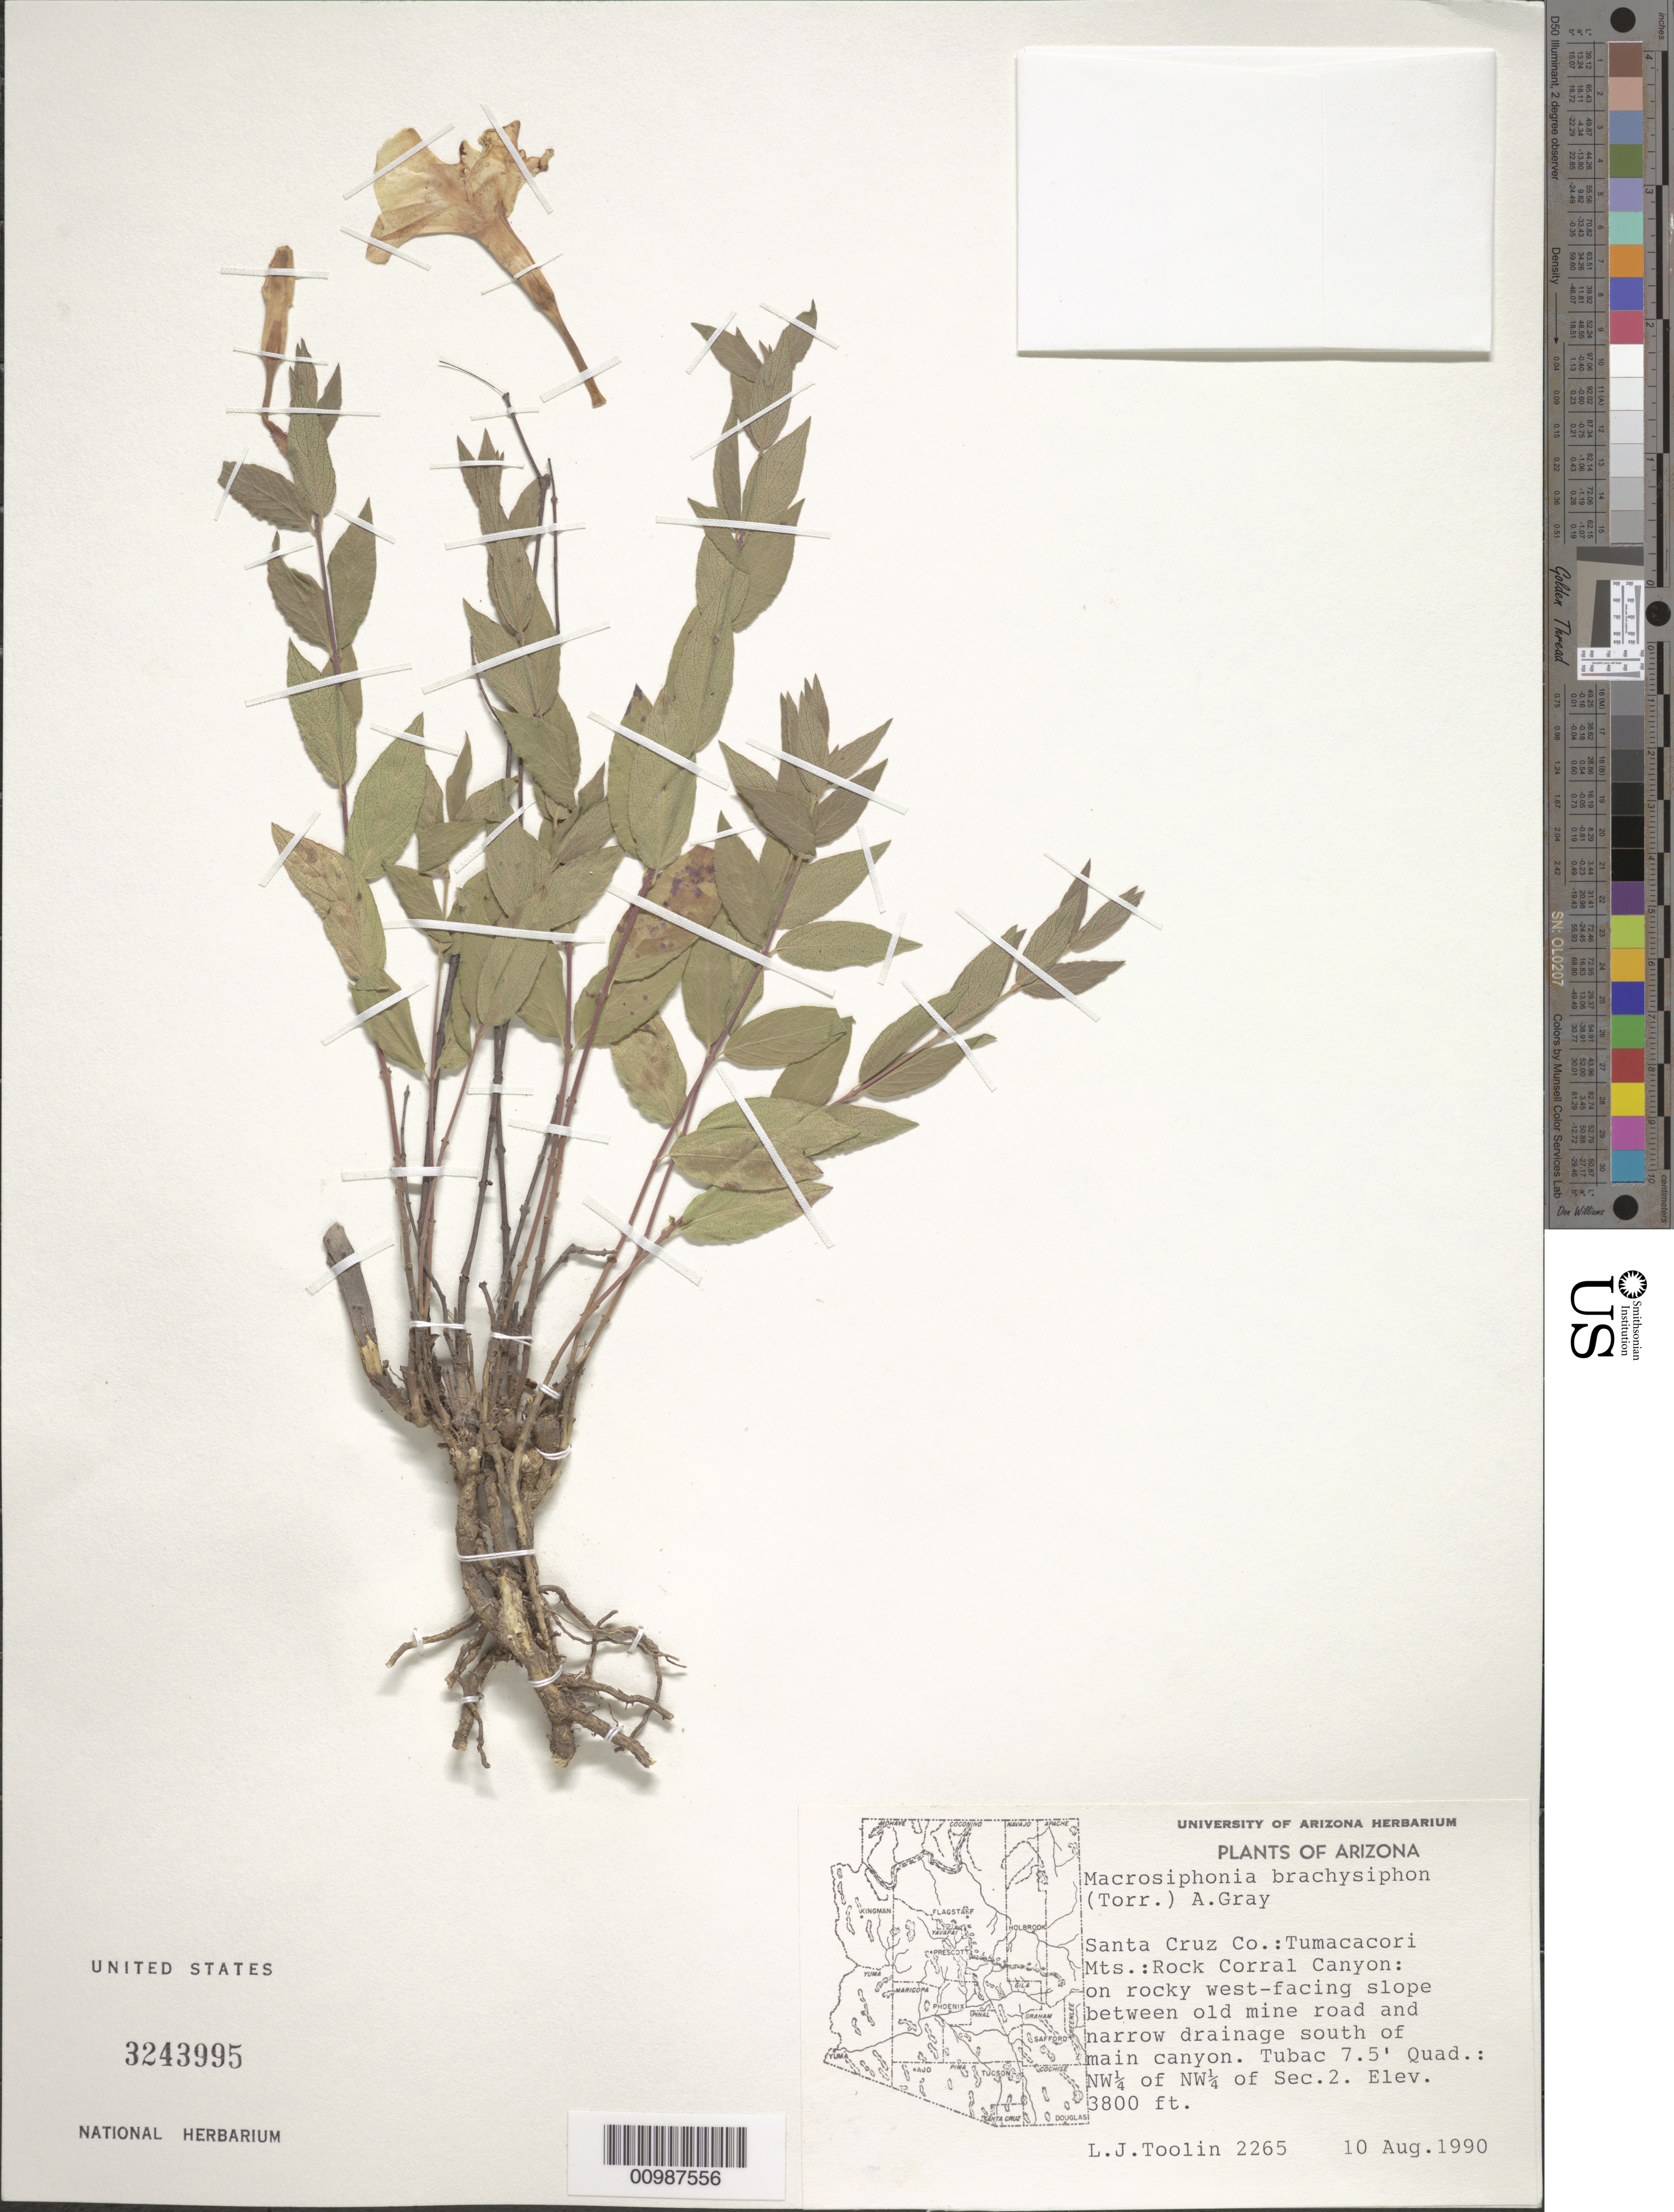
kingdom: Plantae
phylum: Tracheophyta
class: Magnoliopsida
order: Gentianales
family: Apocynaceae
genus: Macrosiphonia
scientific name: Macrosiphonia brachysiphon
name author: (Torr.) A. Gray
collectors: L. J. Toolin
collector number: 2265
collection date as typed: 10 Aug 1990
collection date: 1990-08-10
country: United States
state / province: Arizona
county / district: Santa Cruz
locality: Tumacacori Mountains; Rock Corral Canyon; on rocky west-facing slope between old mine road and narrow drainage south of main canyon.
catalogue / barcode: US 3243995